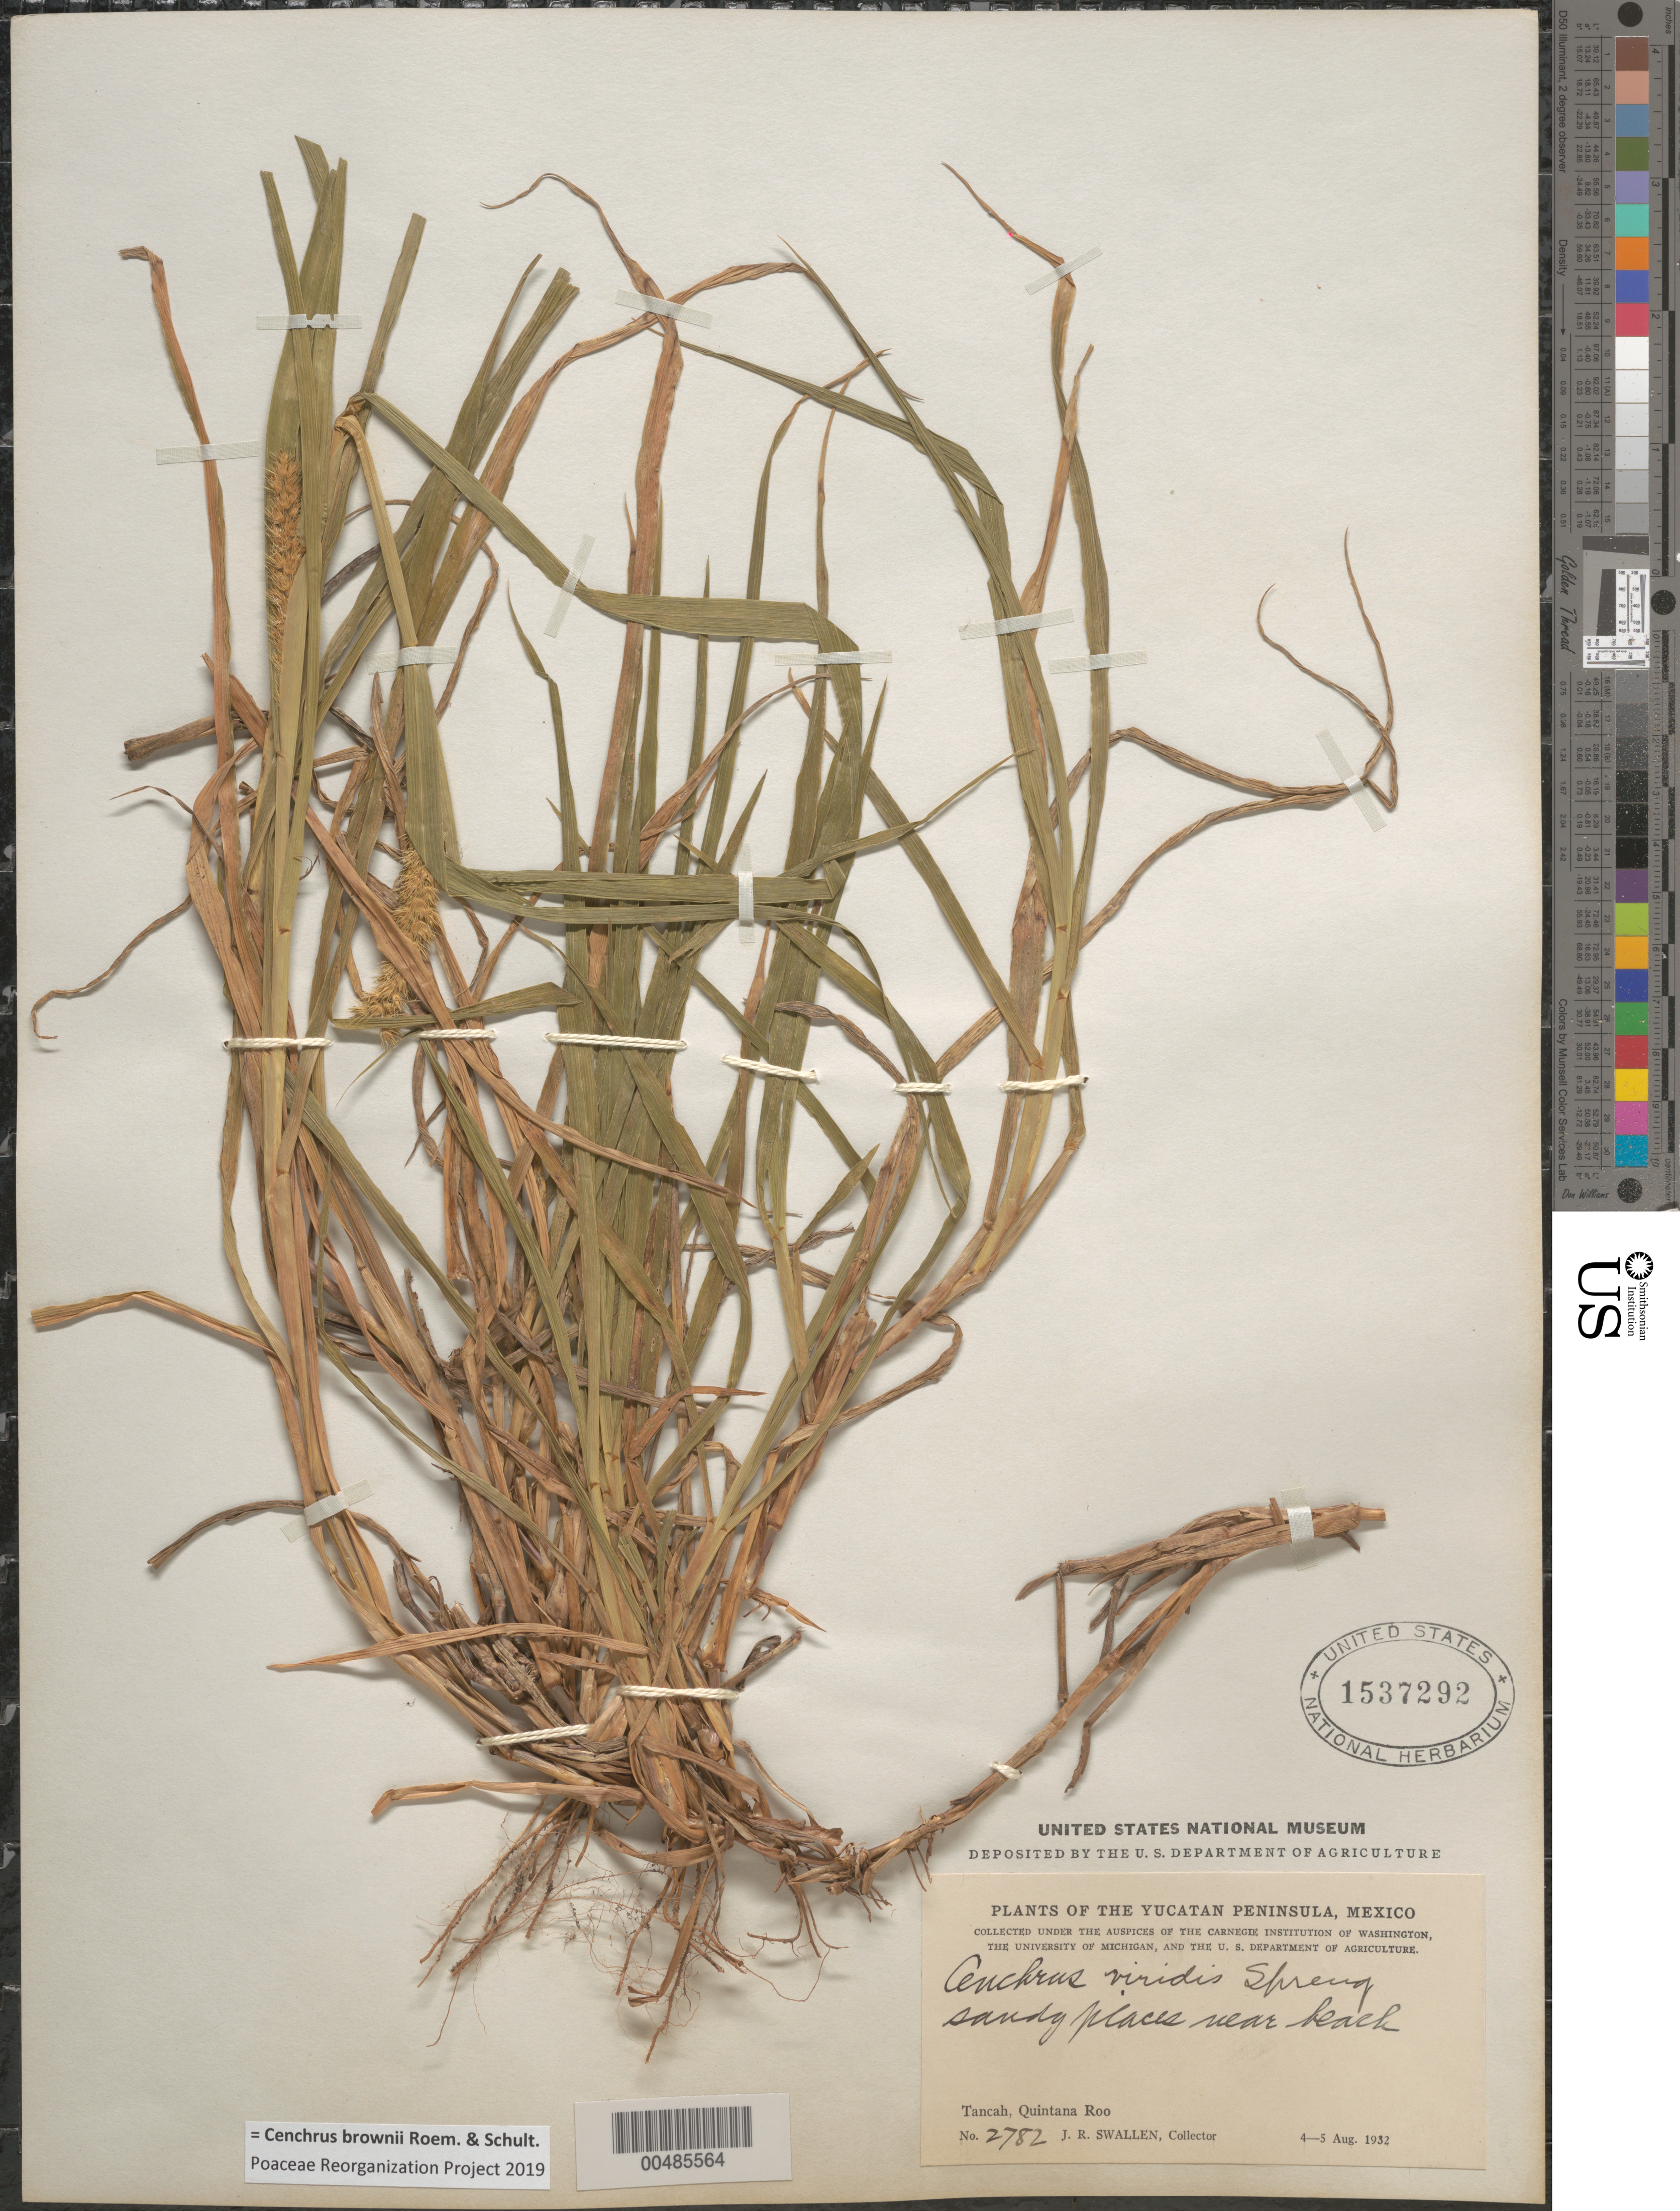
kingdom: Plantae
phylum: Tracheophyta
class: Liliopsida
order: Poales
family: Poaceae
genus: Cenchrus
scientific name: Cenchrus brownii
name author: Roem. & Schult.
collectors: J. R. Swallen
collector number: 2782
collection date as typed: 4 Aug 1932 to 5 Aug 1932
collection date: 1932-08-04/1932-08-05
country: Mexico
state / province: Quintana Roo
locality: Yucatan Peninsula, Tancah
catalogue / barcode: US 1537292